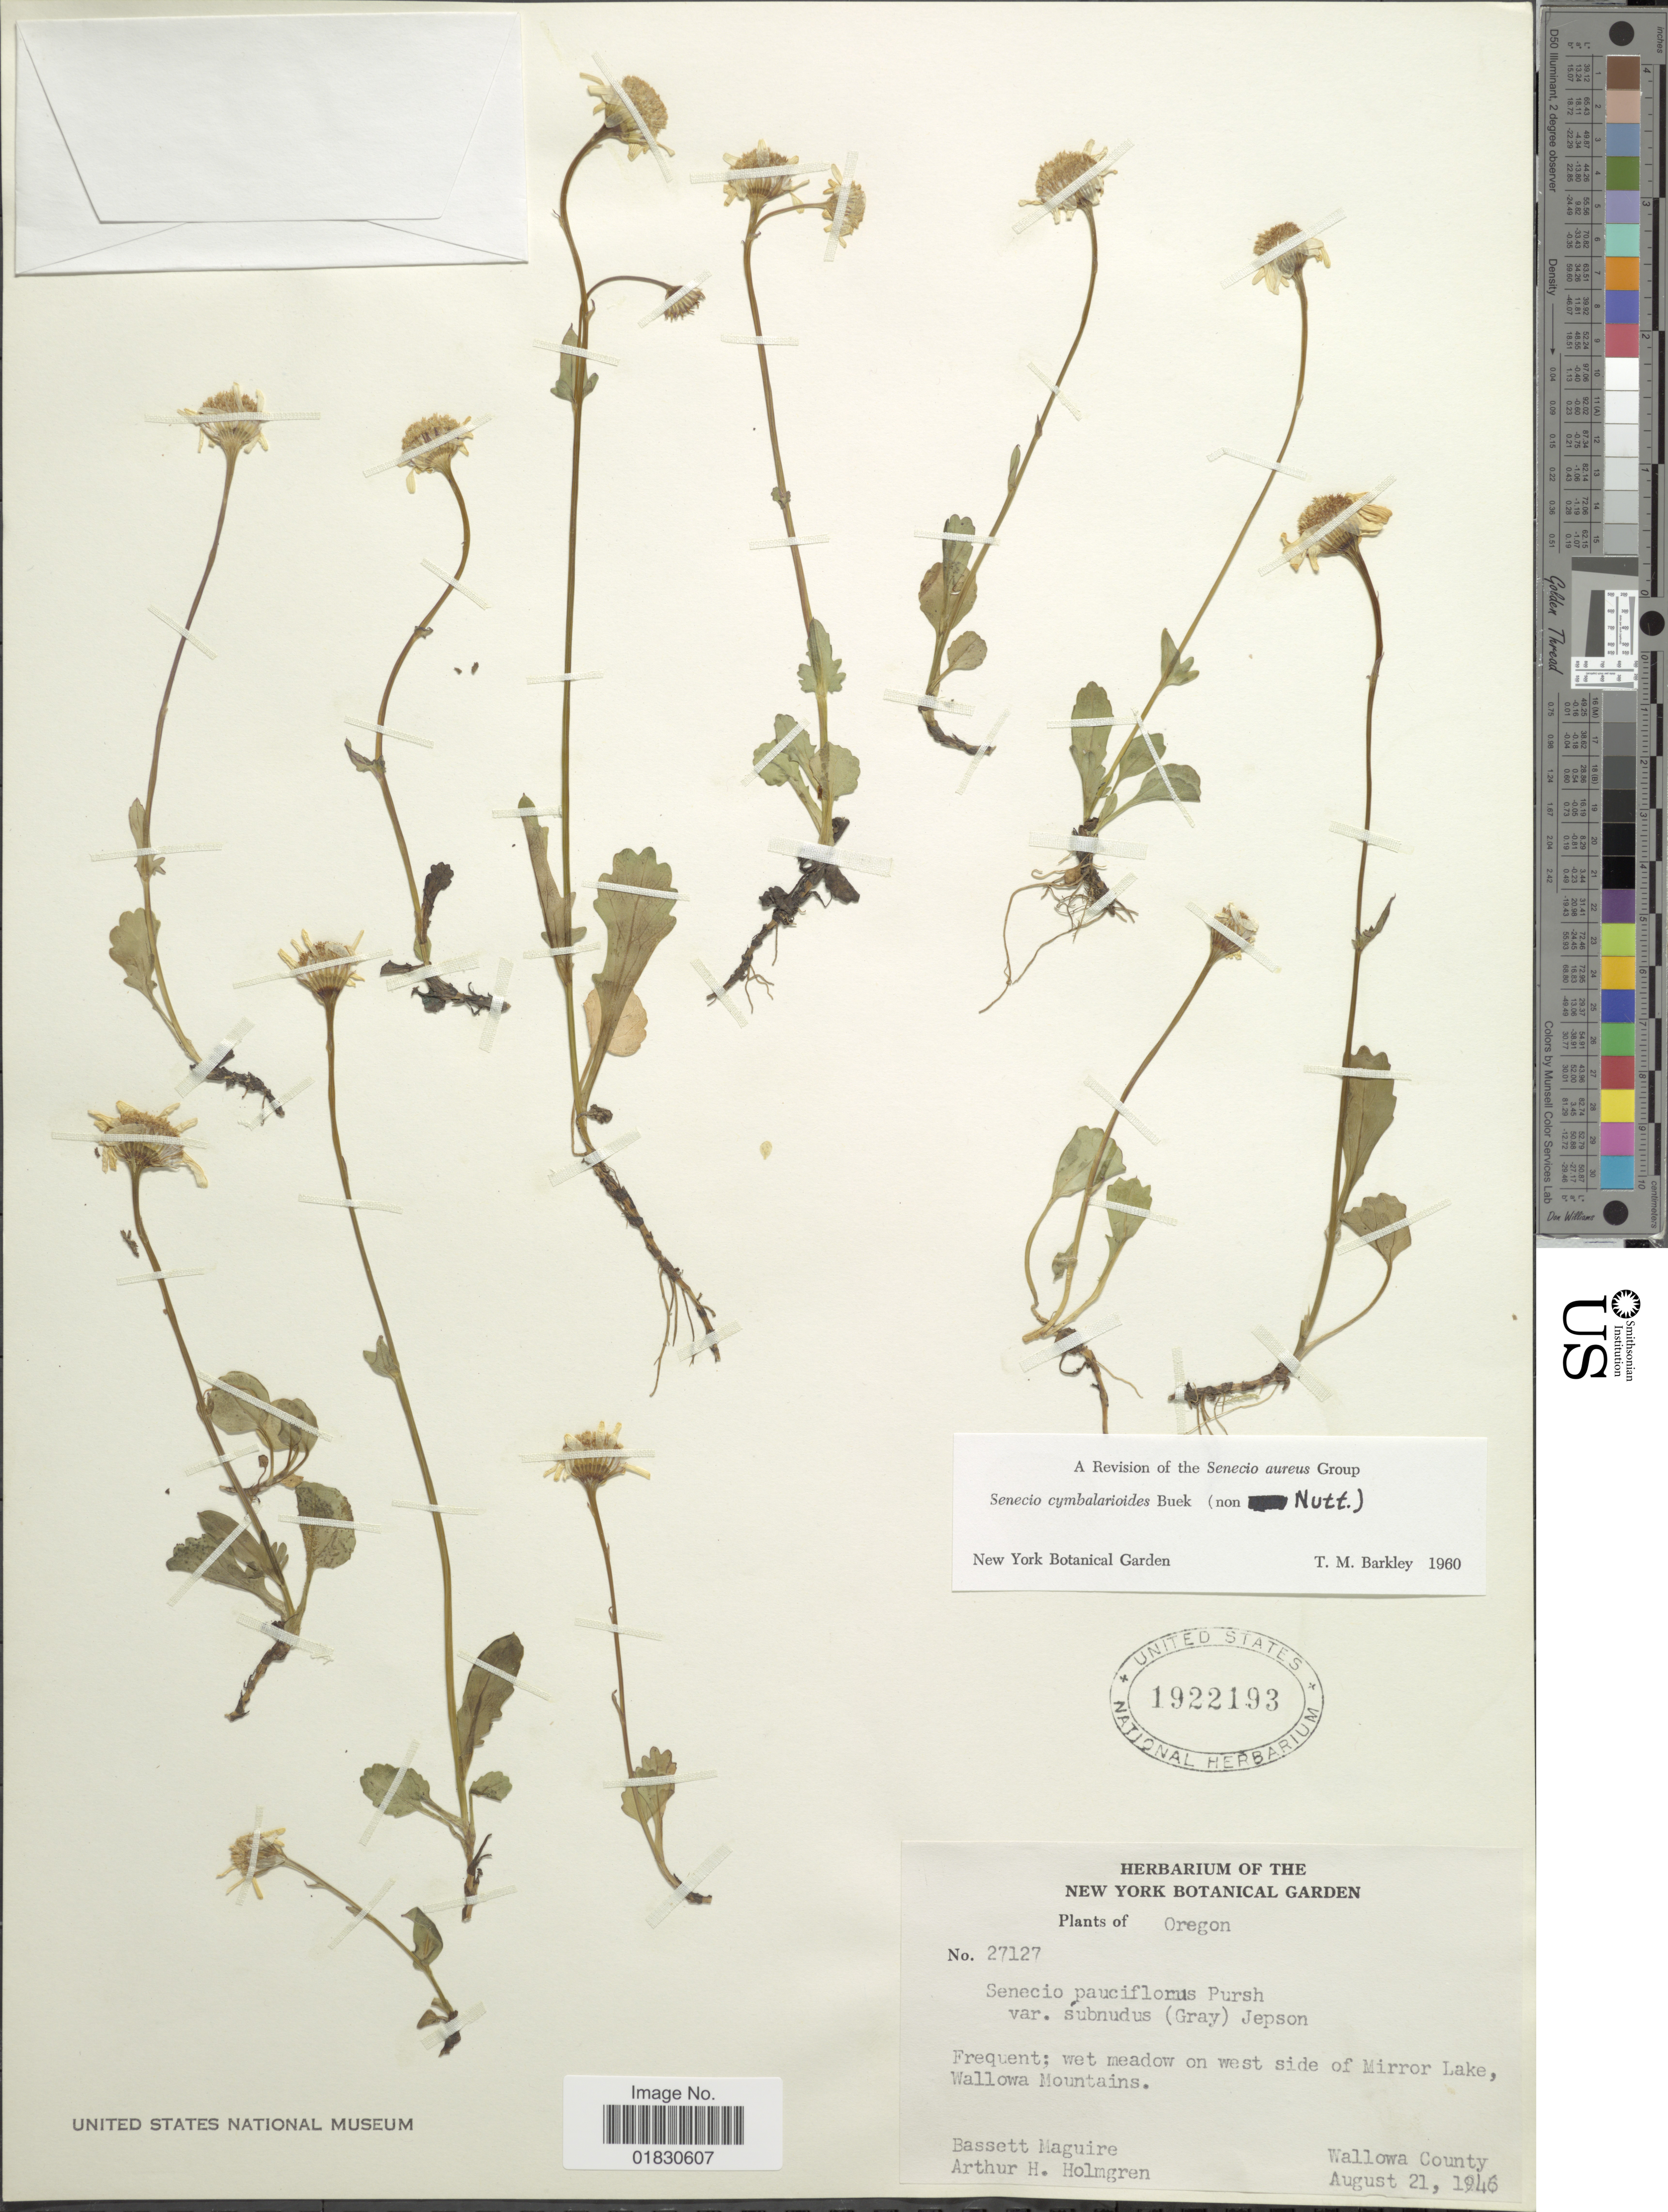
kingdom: Plantae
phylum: Tracheophyta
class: Magnoliopsida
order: Asterales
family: Asteraceae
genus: Packera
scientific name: Packera cymbalarioides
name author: (H. Buek) W.A. Weber & Á. Löve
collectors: B. Maguire & A. H. Holmgren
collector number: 27127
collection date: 1946-08-21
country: United States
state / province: Oregon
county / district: Wallowa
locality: Wet meadow on west side of Mirror Lake, Wallowa Mountains, Wallowa County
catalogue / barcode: US 1922193